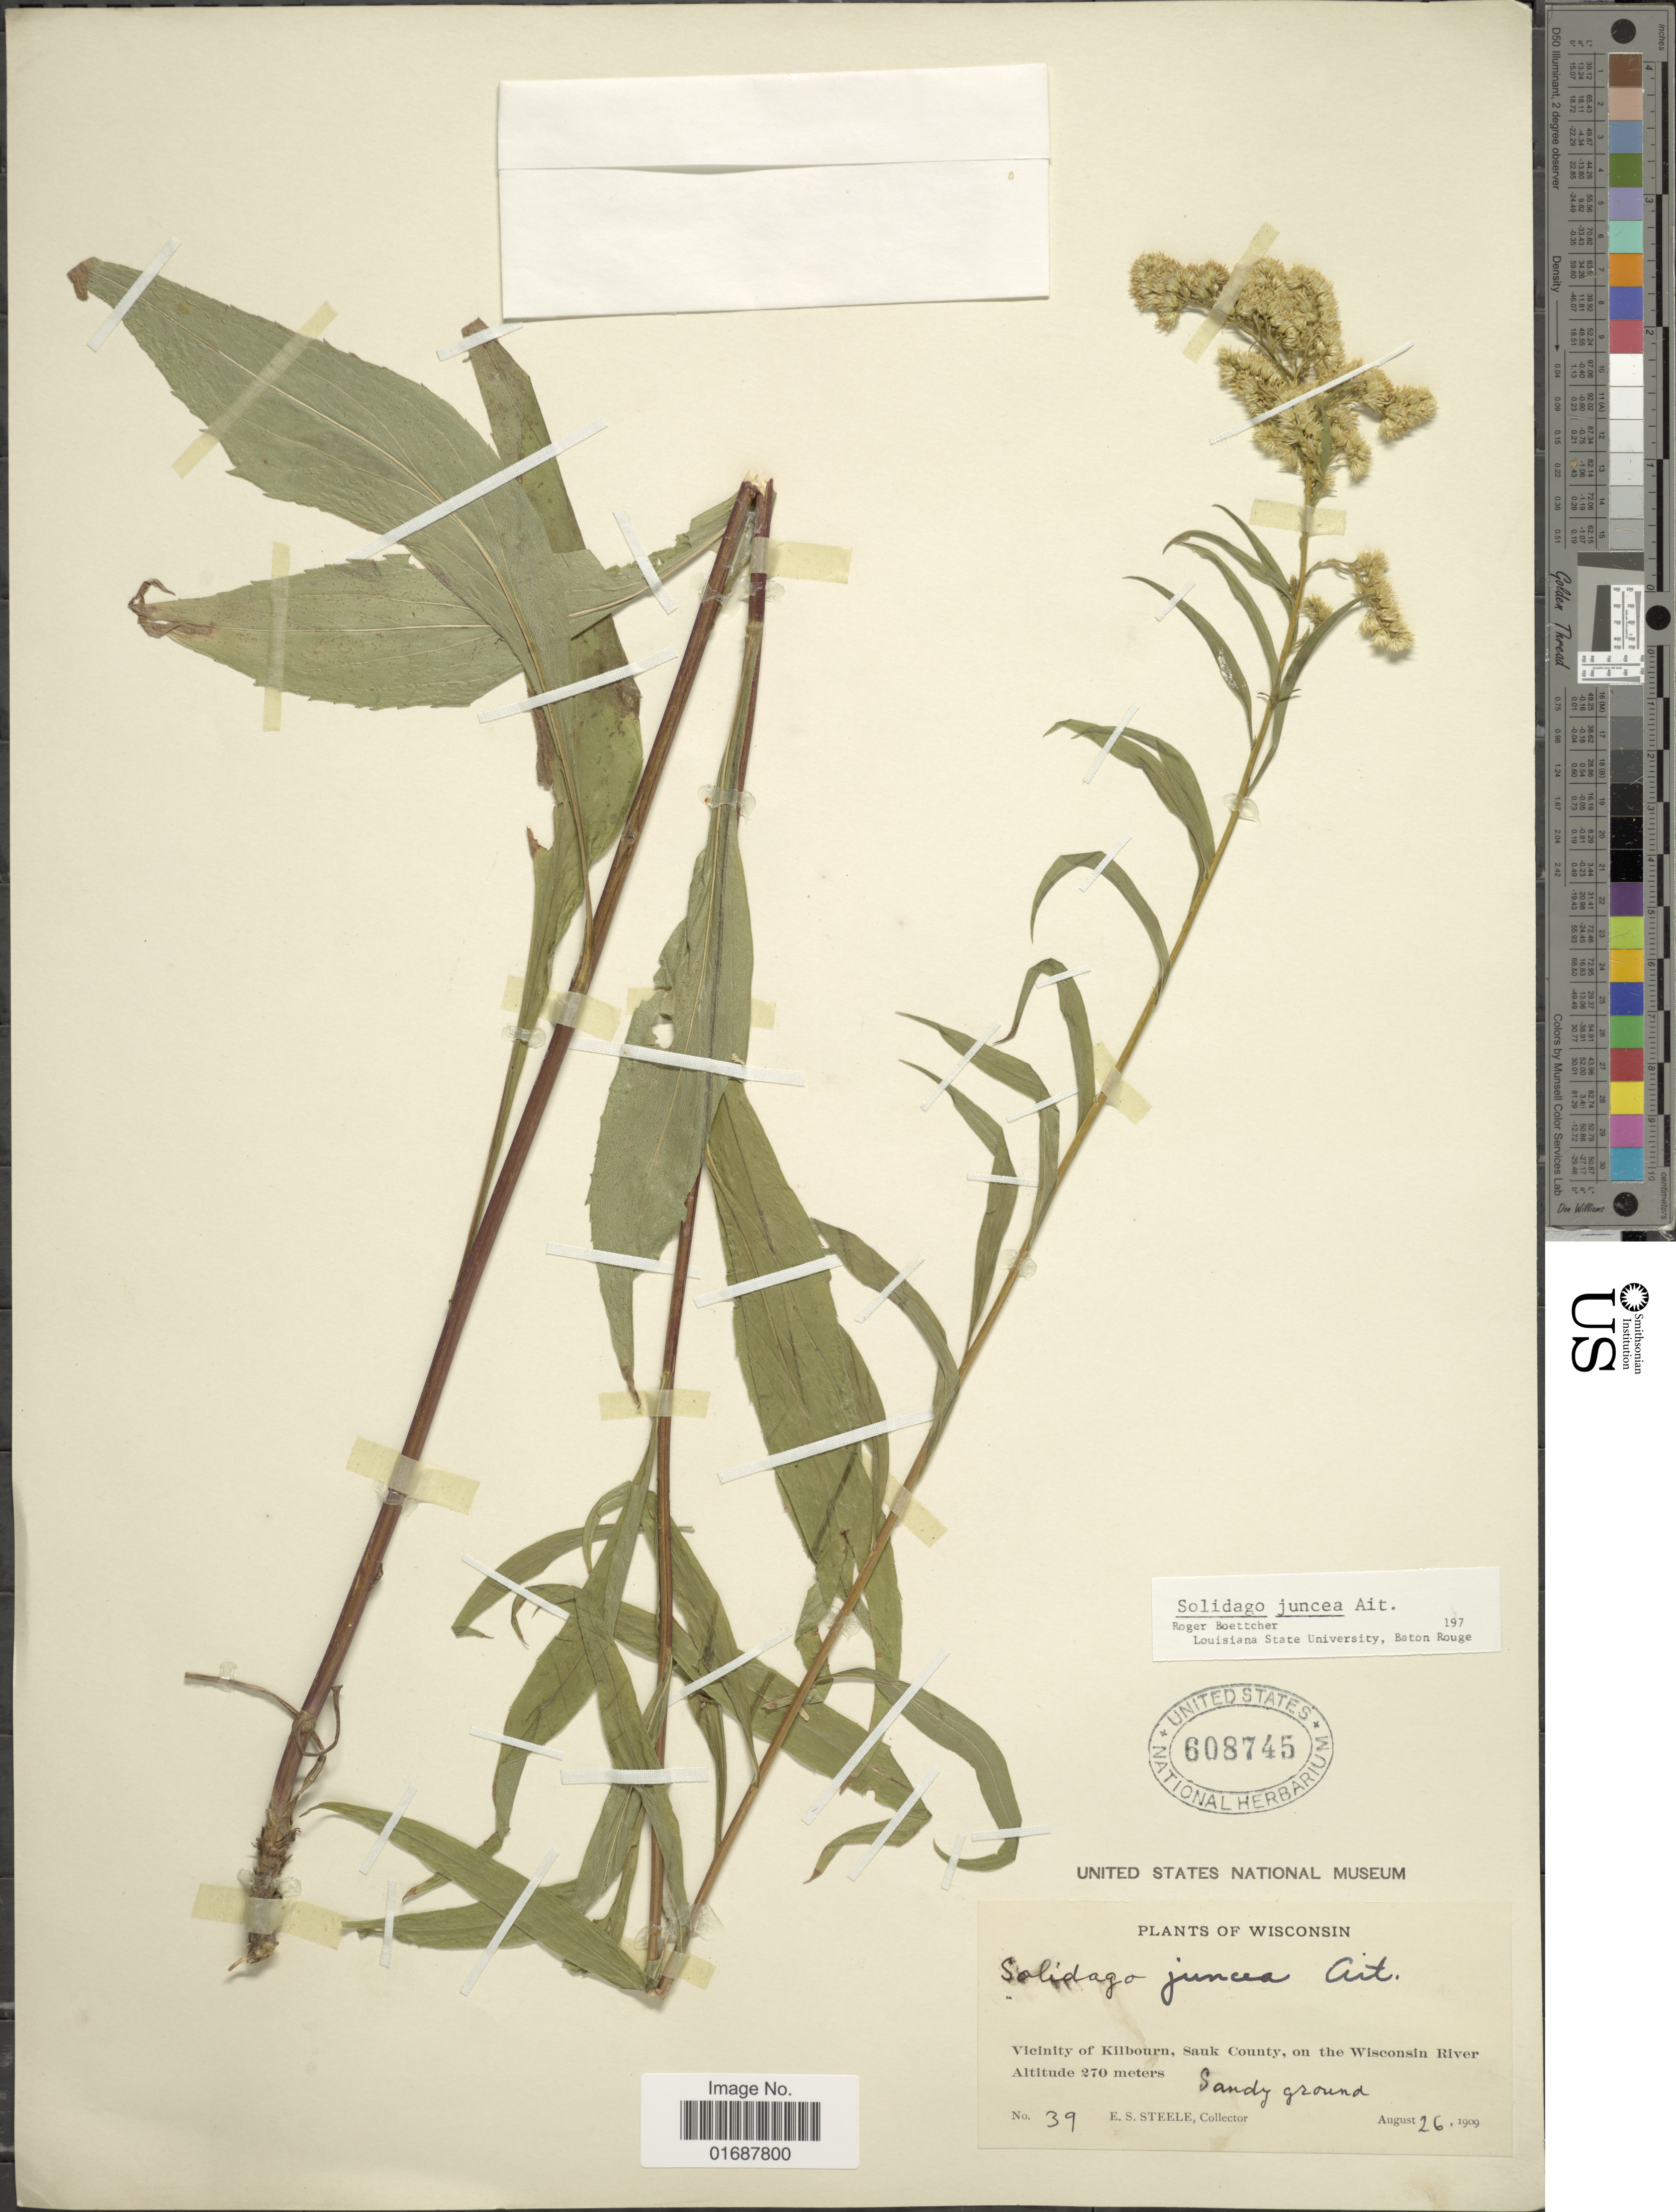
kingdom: Plantae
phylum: Tracheophyta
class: Magnoliopsida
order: Asterales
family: Asteraceae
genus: Solidago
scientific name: Solidago juncea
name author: Aiton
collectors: E. Steele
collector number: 39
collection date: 1909-08-26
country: United States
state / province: Wisconsin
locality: Vicinity of Kilbourn, Sauk County, on the Wisconsin RRiver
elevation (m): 270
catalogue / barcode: US 608745